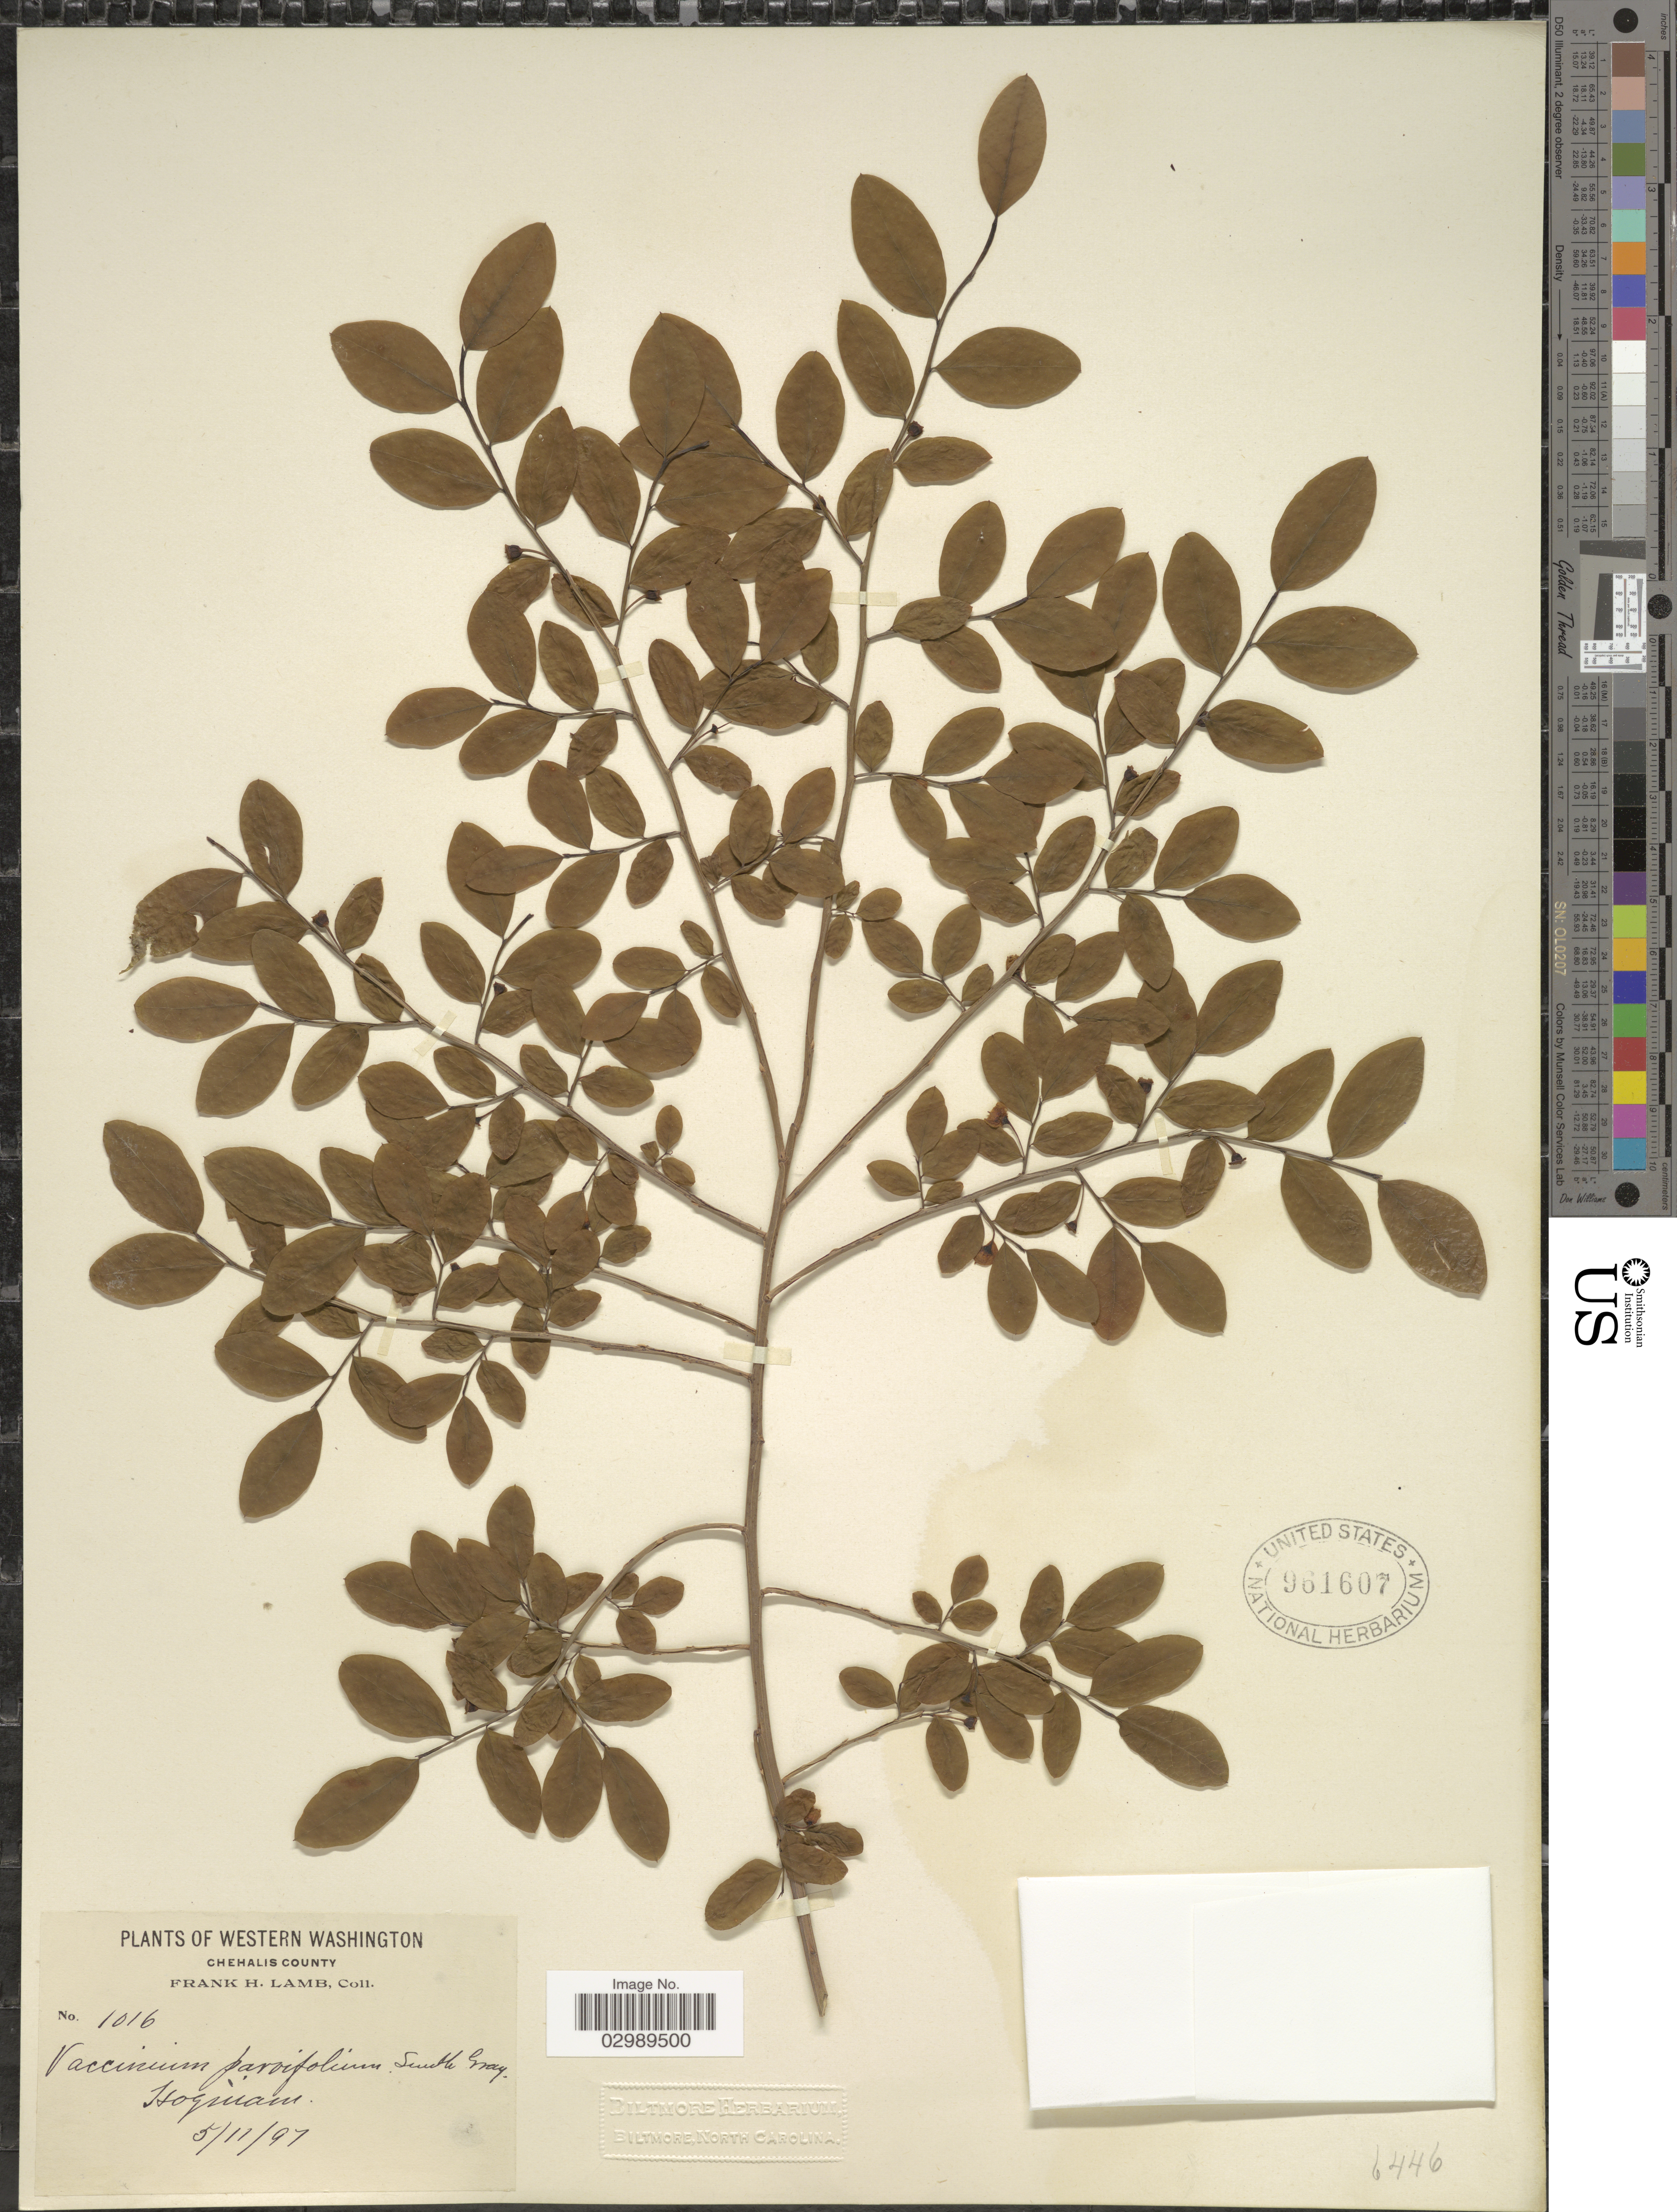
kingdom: Plantae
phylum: Tracheophyta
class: Magnoliopsida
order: Ericales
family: Ericaceae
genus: Vaccinium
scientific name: Vaccinium parvifolium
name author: Small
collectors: F. H. Lamb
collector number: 1016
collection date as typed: Transcribed d/m/y: 11/5/97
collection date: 1897-05-11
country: United States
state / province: Washington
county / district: Grays Harbor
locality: Hoquiam.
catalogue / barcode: US 961607